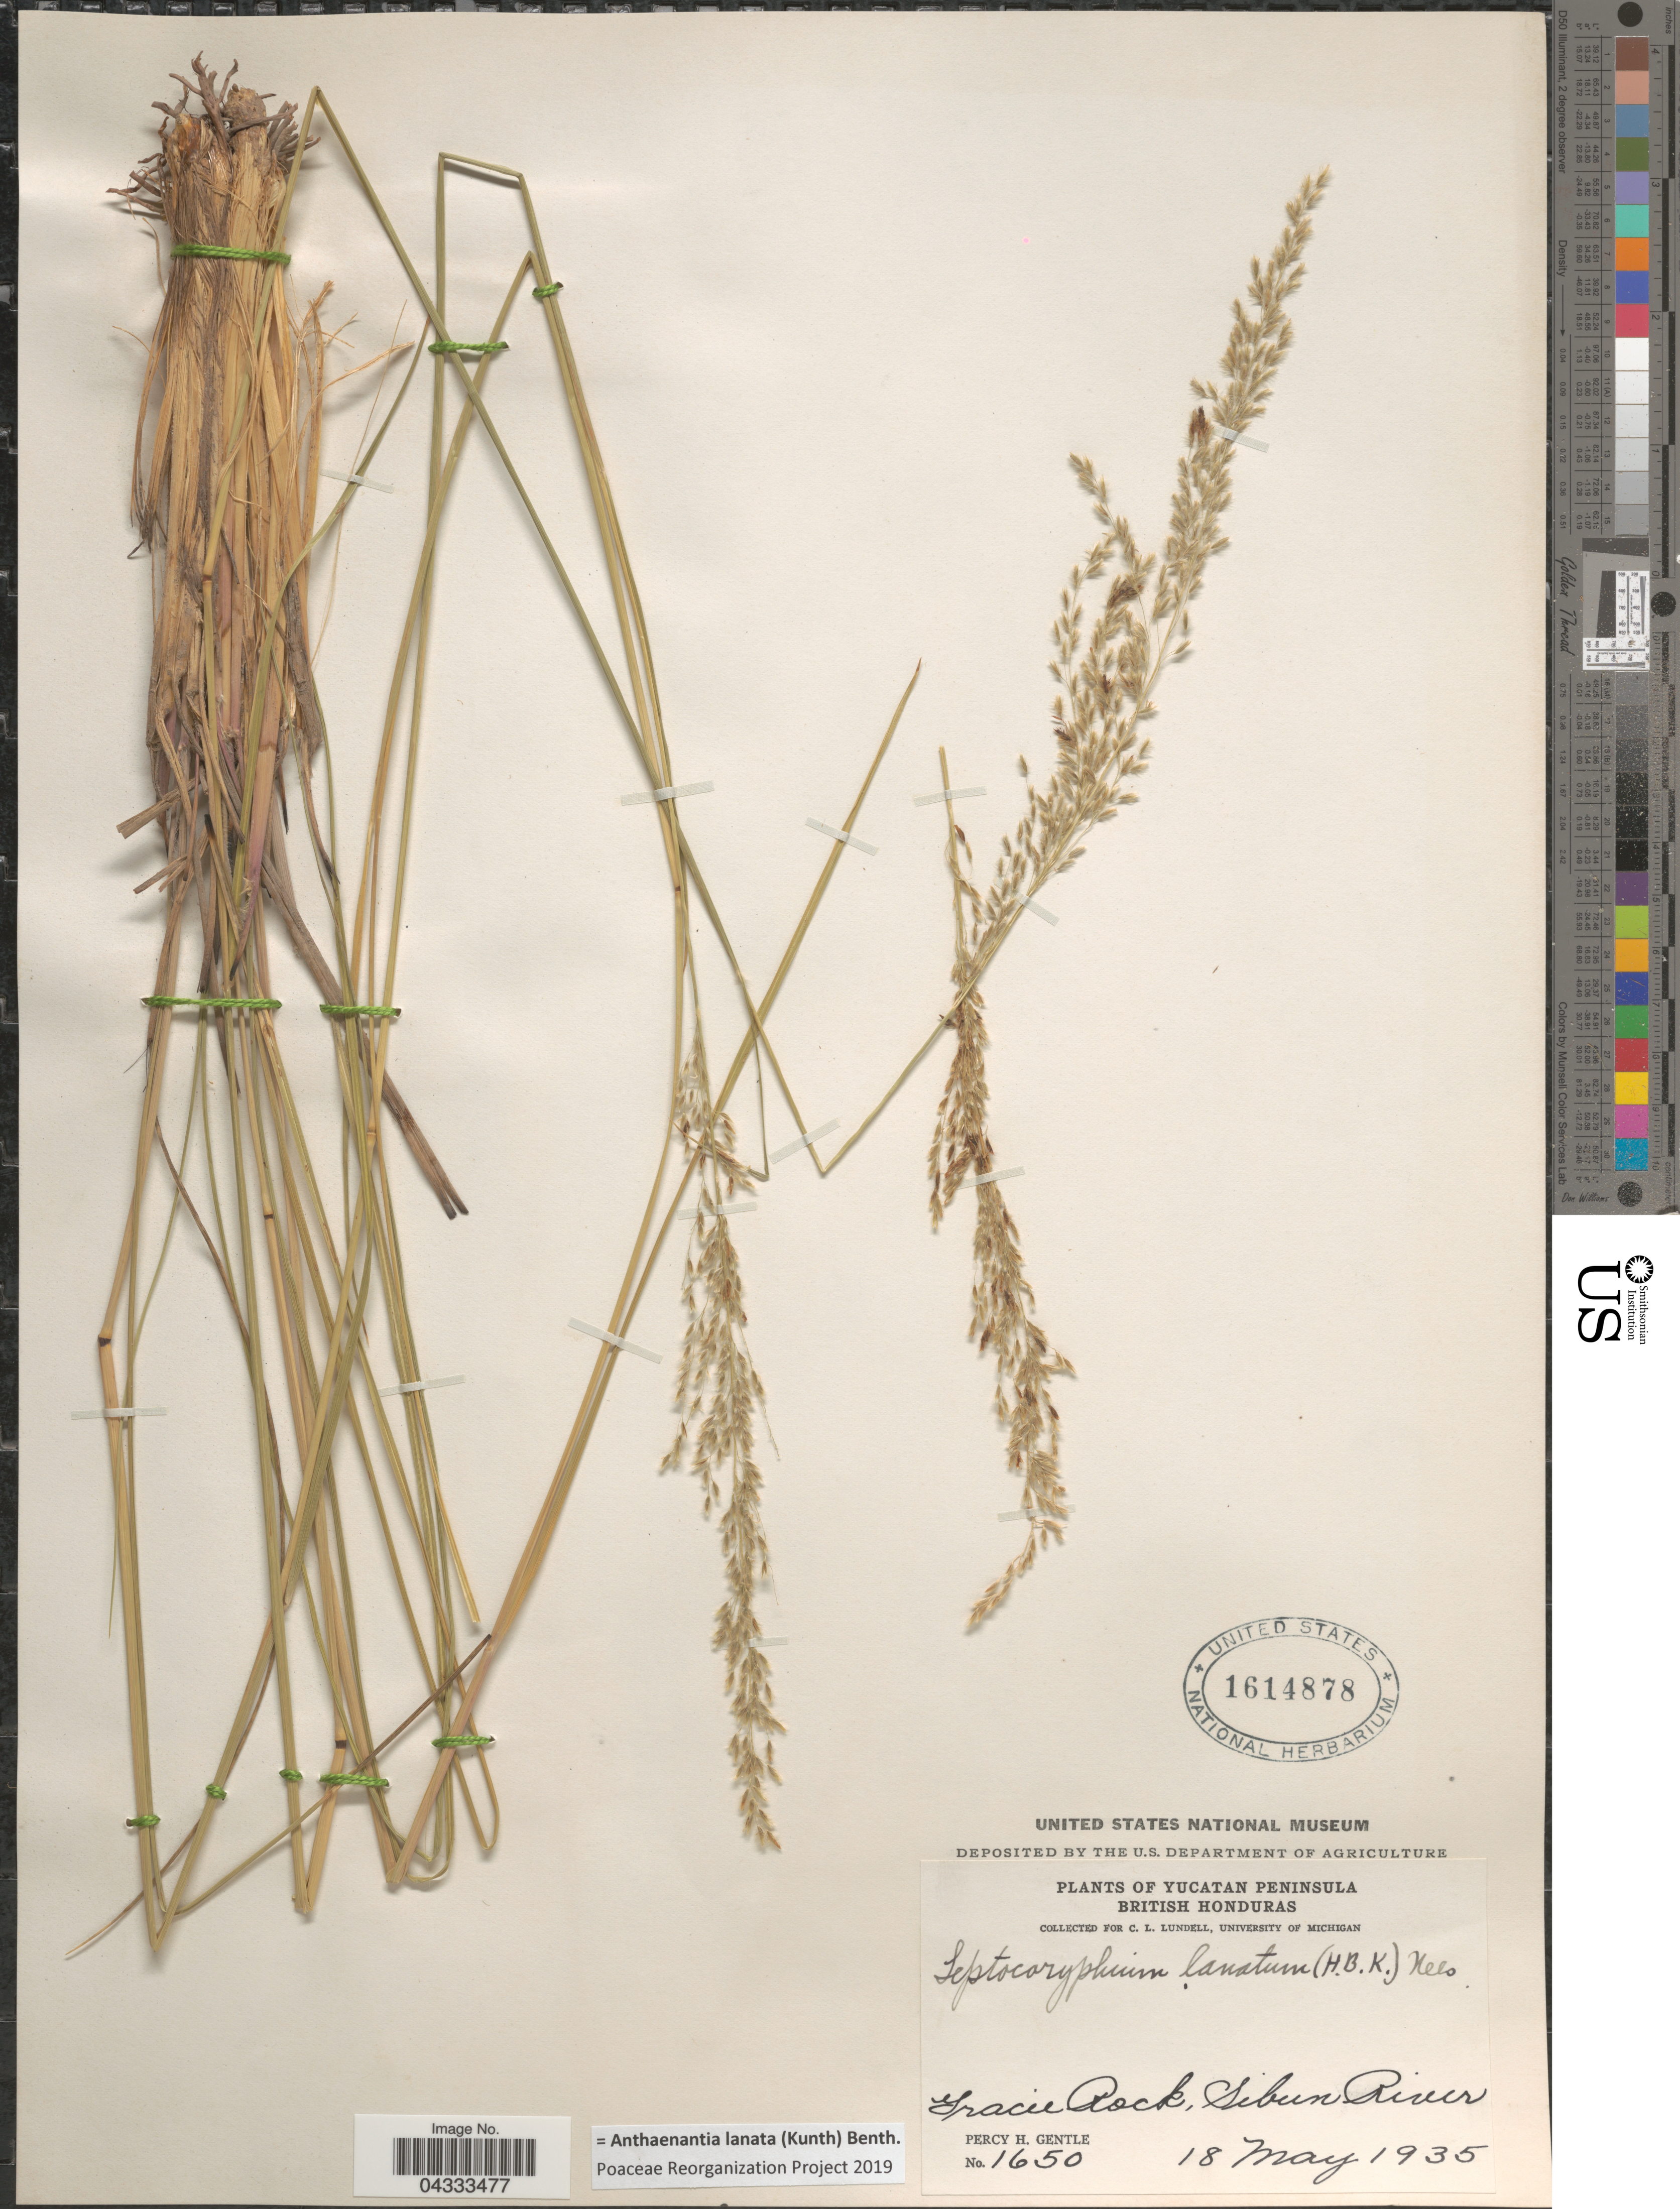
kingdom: Plantae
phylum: Tracheophyta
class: Liliopsida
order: Poales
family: Poaceae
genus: Anthaenantia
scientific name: Anthaenantia lanata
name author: (Kunth) Benth.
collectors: P. H. Gentle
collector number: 1650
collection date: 1935-05-18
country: Belize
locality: Yucatan Peninsula. British Honduras. Gracie Rock, Sibun River.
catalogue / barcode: US 1614878